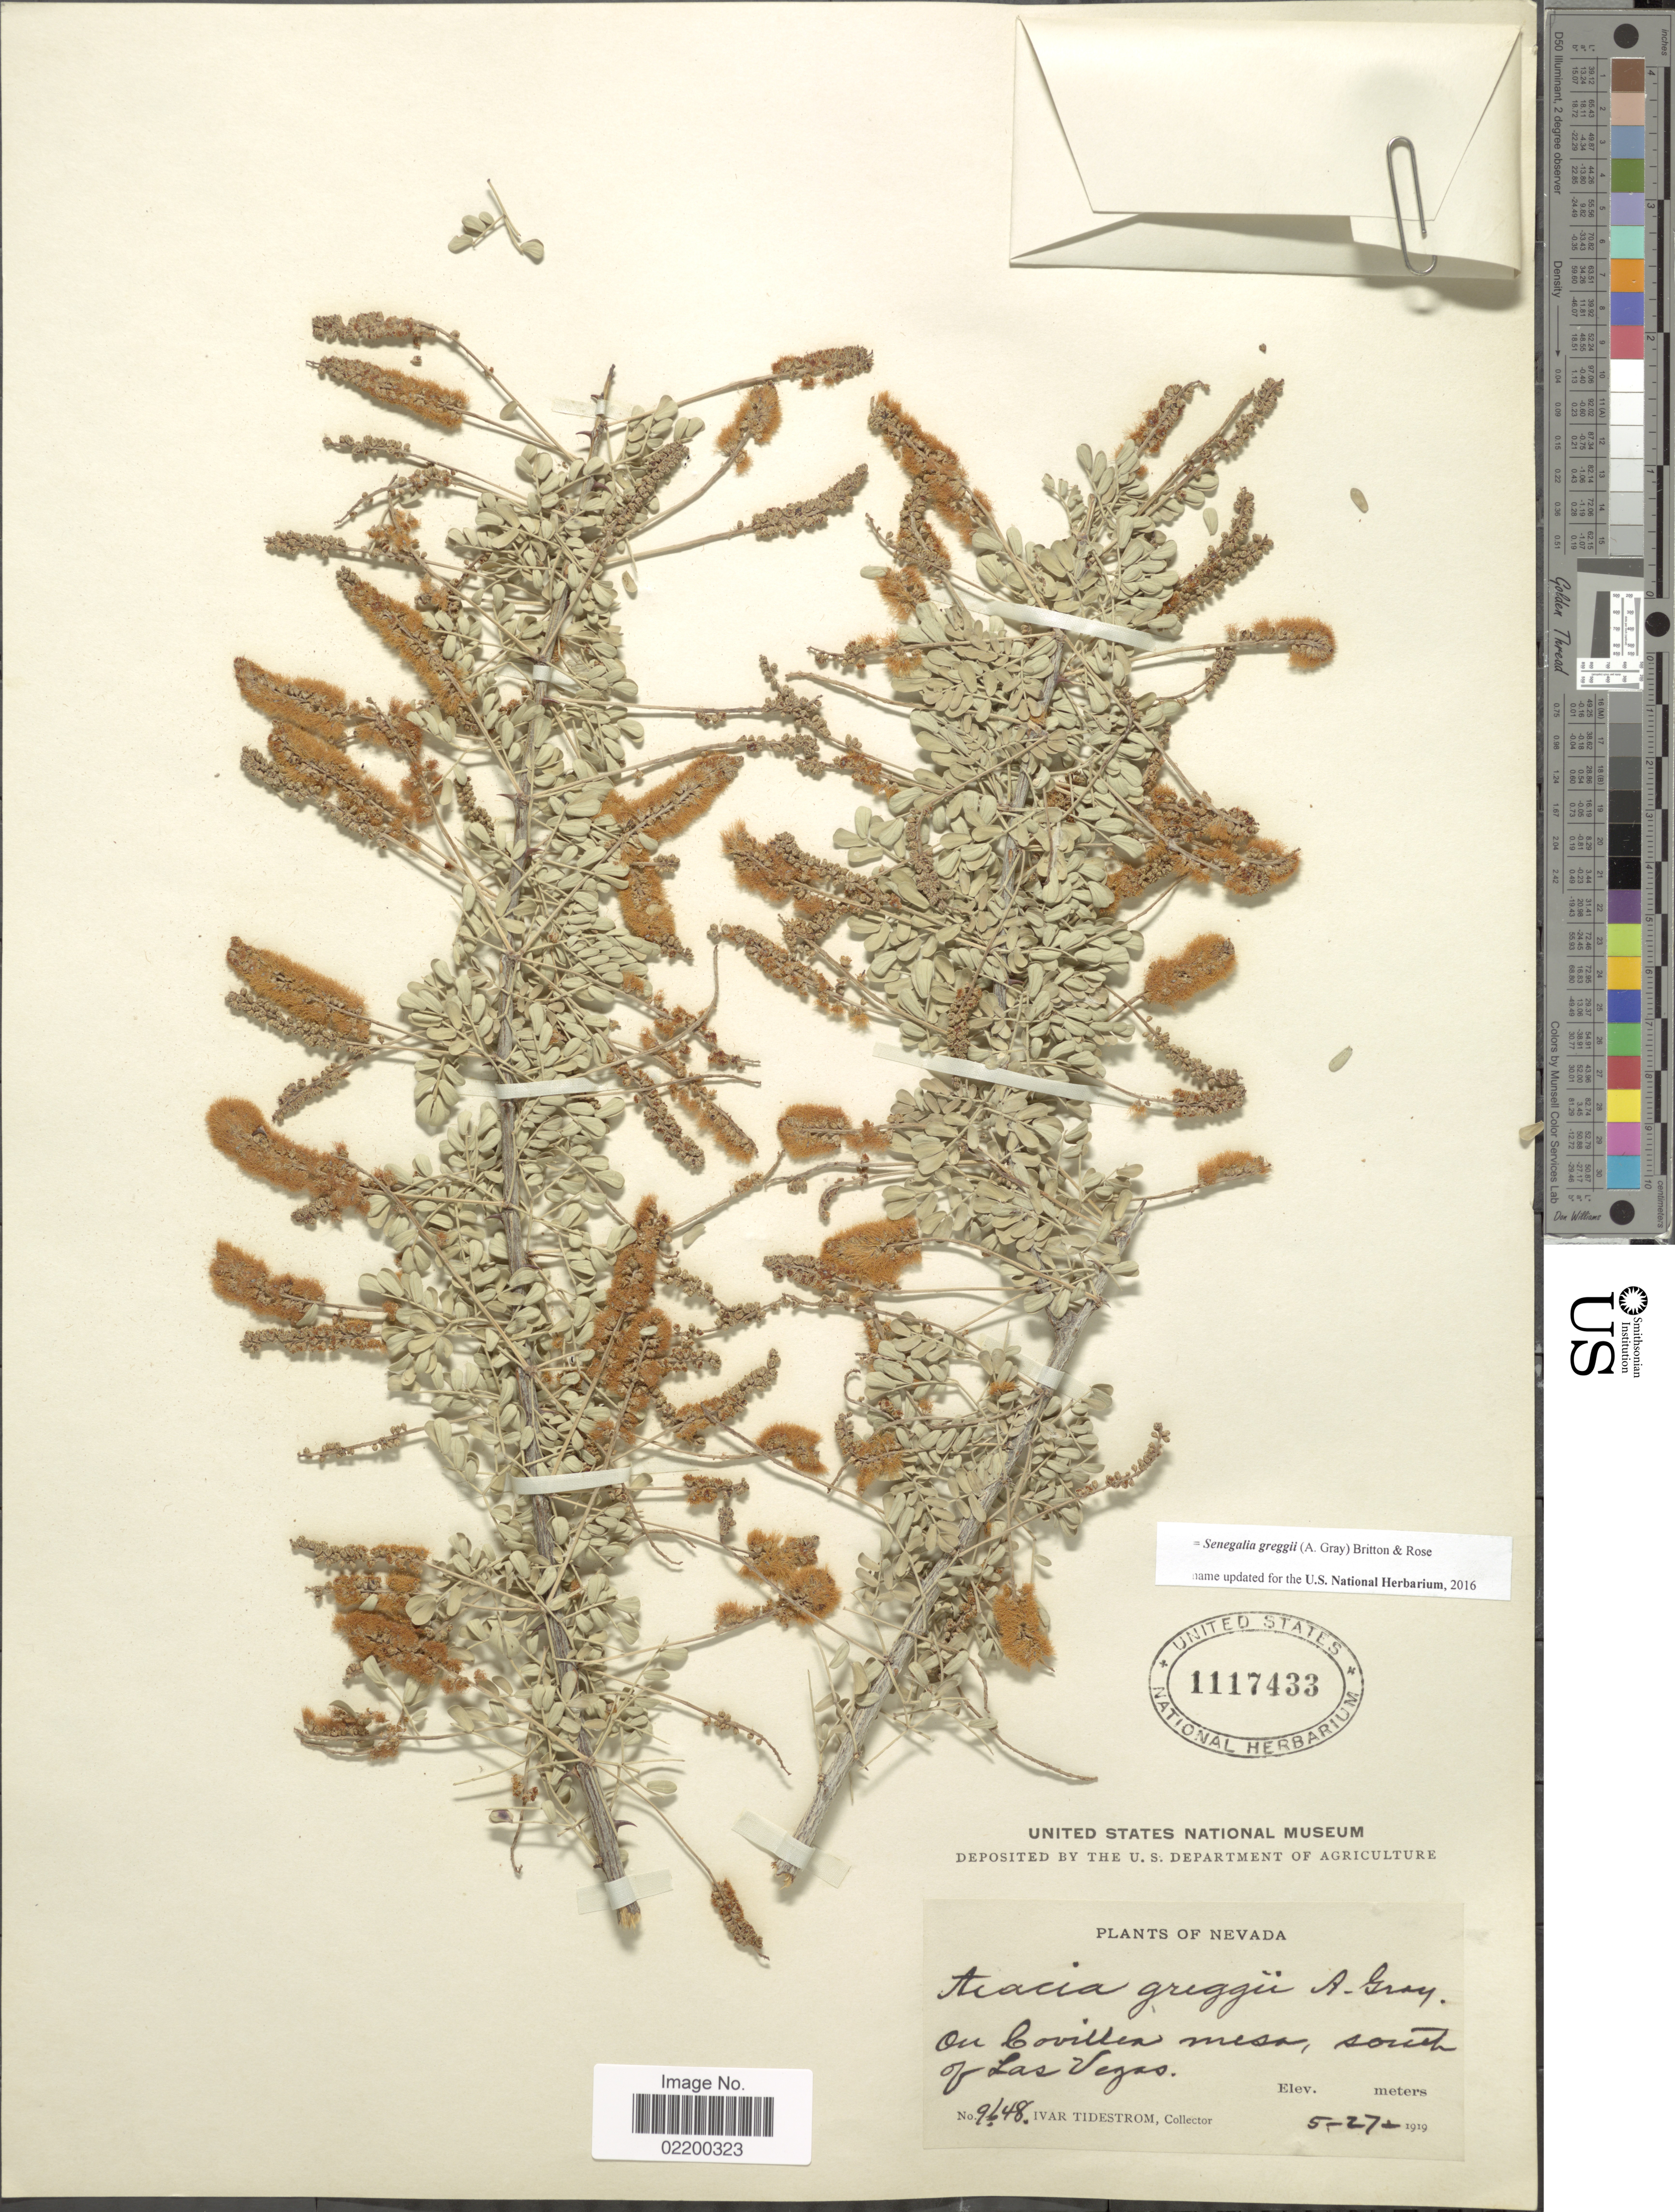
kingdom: Plantae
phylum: Tracheophyta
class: Magnoliopsida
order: Fabales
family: Fabaceae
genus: Senegalia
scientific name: Senegalia greggii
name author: (A. Gray) Britton & Rose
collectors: I. F. Tidestrom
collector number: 9648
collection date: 1919-05-27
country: United States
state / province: Nevada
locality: On Covillea mesa, south of Las Vegas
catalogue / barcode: US 1117433